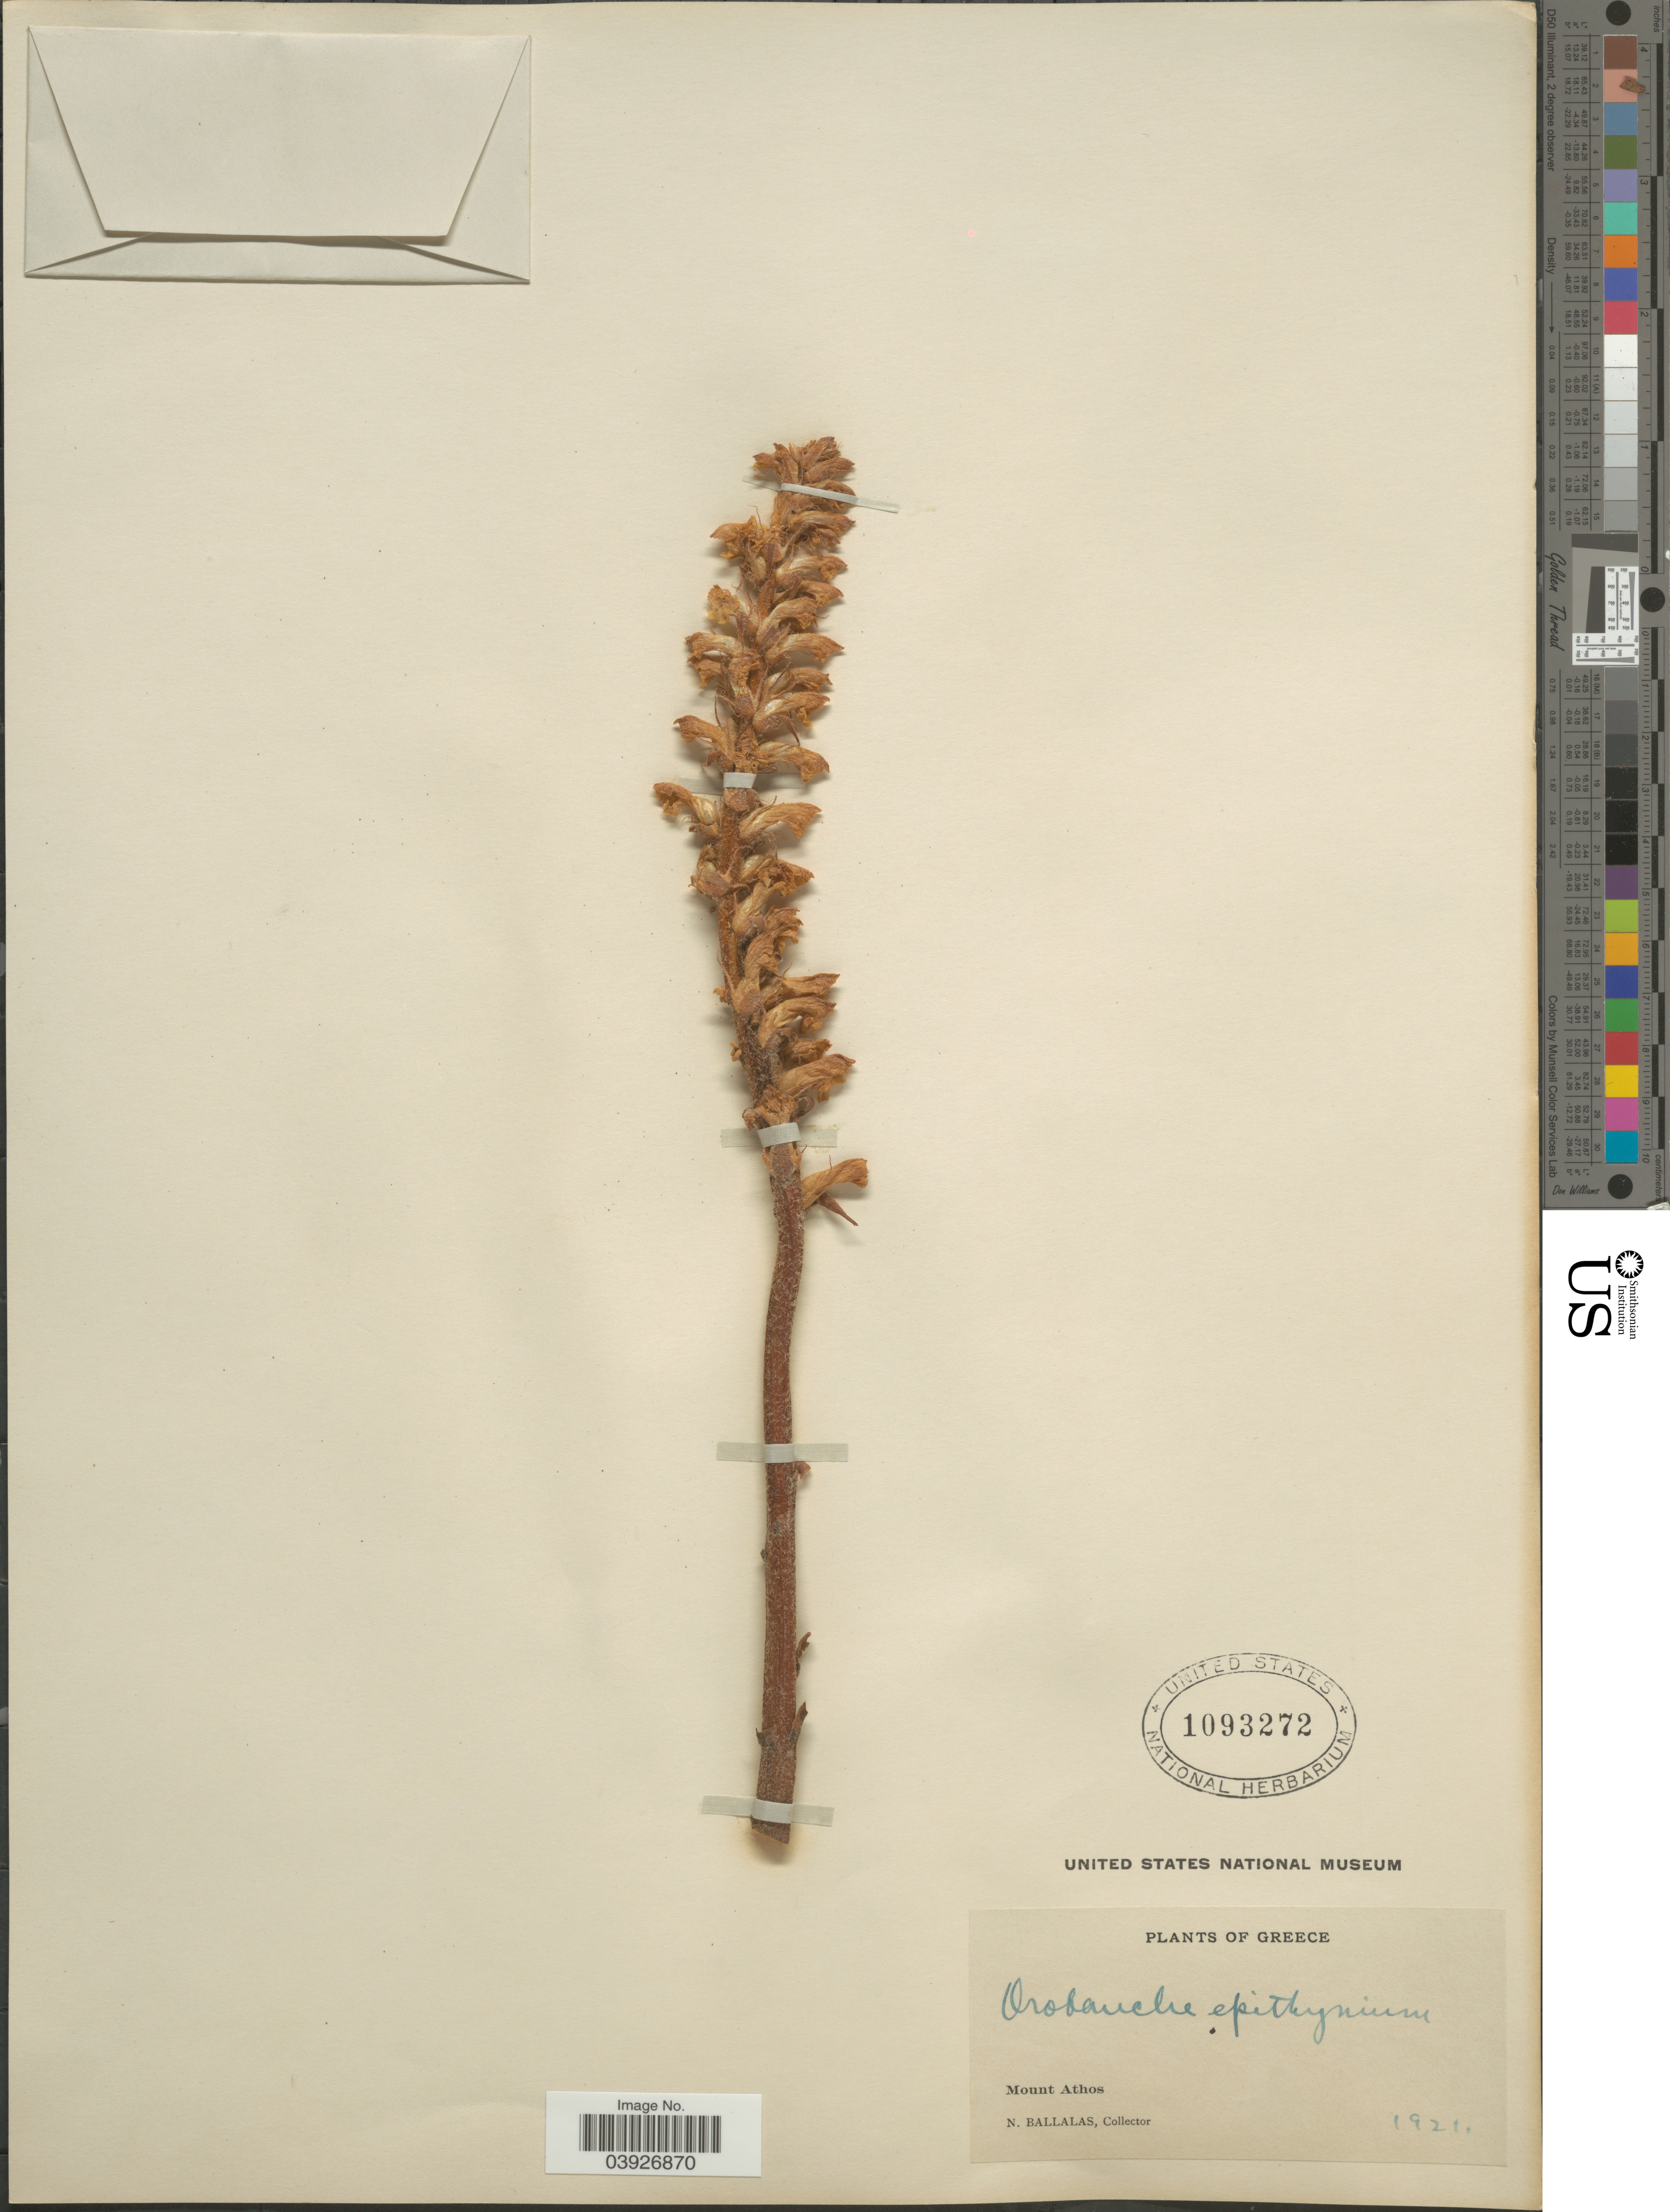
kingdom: Plantae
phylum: Tracheophyta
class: Magnoliopsida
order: Lamiales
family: Orobanchaceae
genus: Orobanche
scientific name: Orobanche epithymum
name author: DC.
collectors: N. Ballalas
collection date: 1921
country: Greece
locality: Mount Anthos.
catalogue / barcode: US 1093272